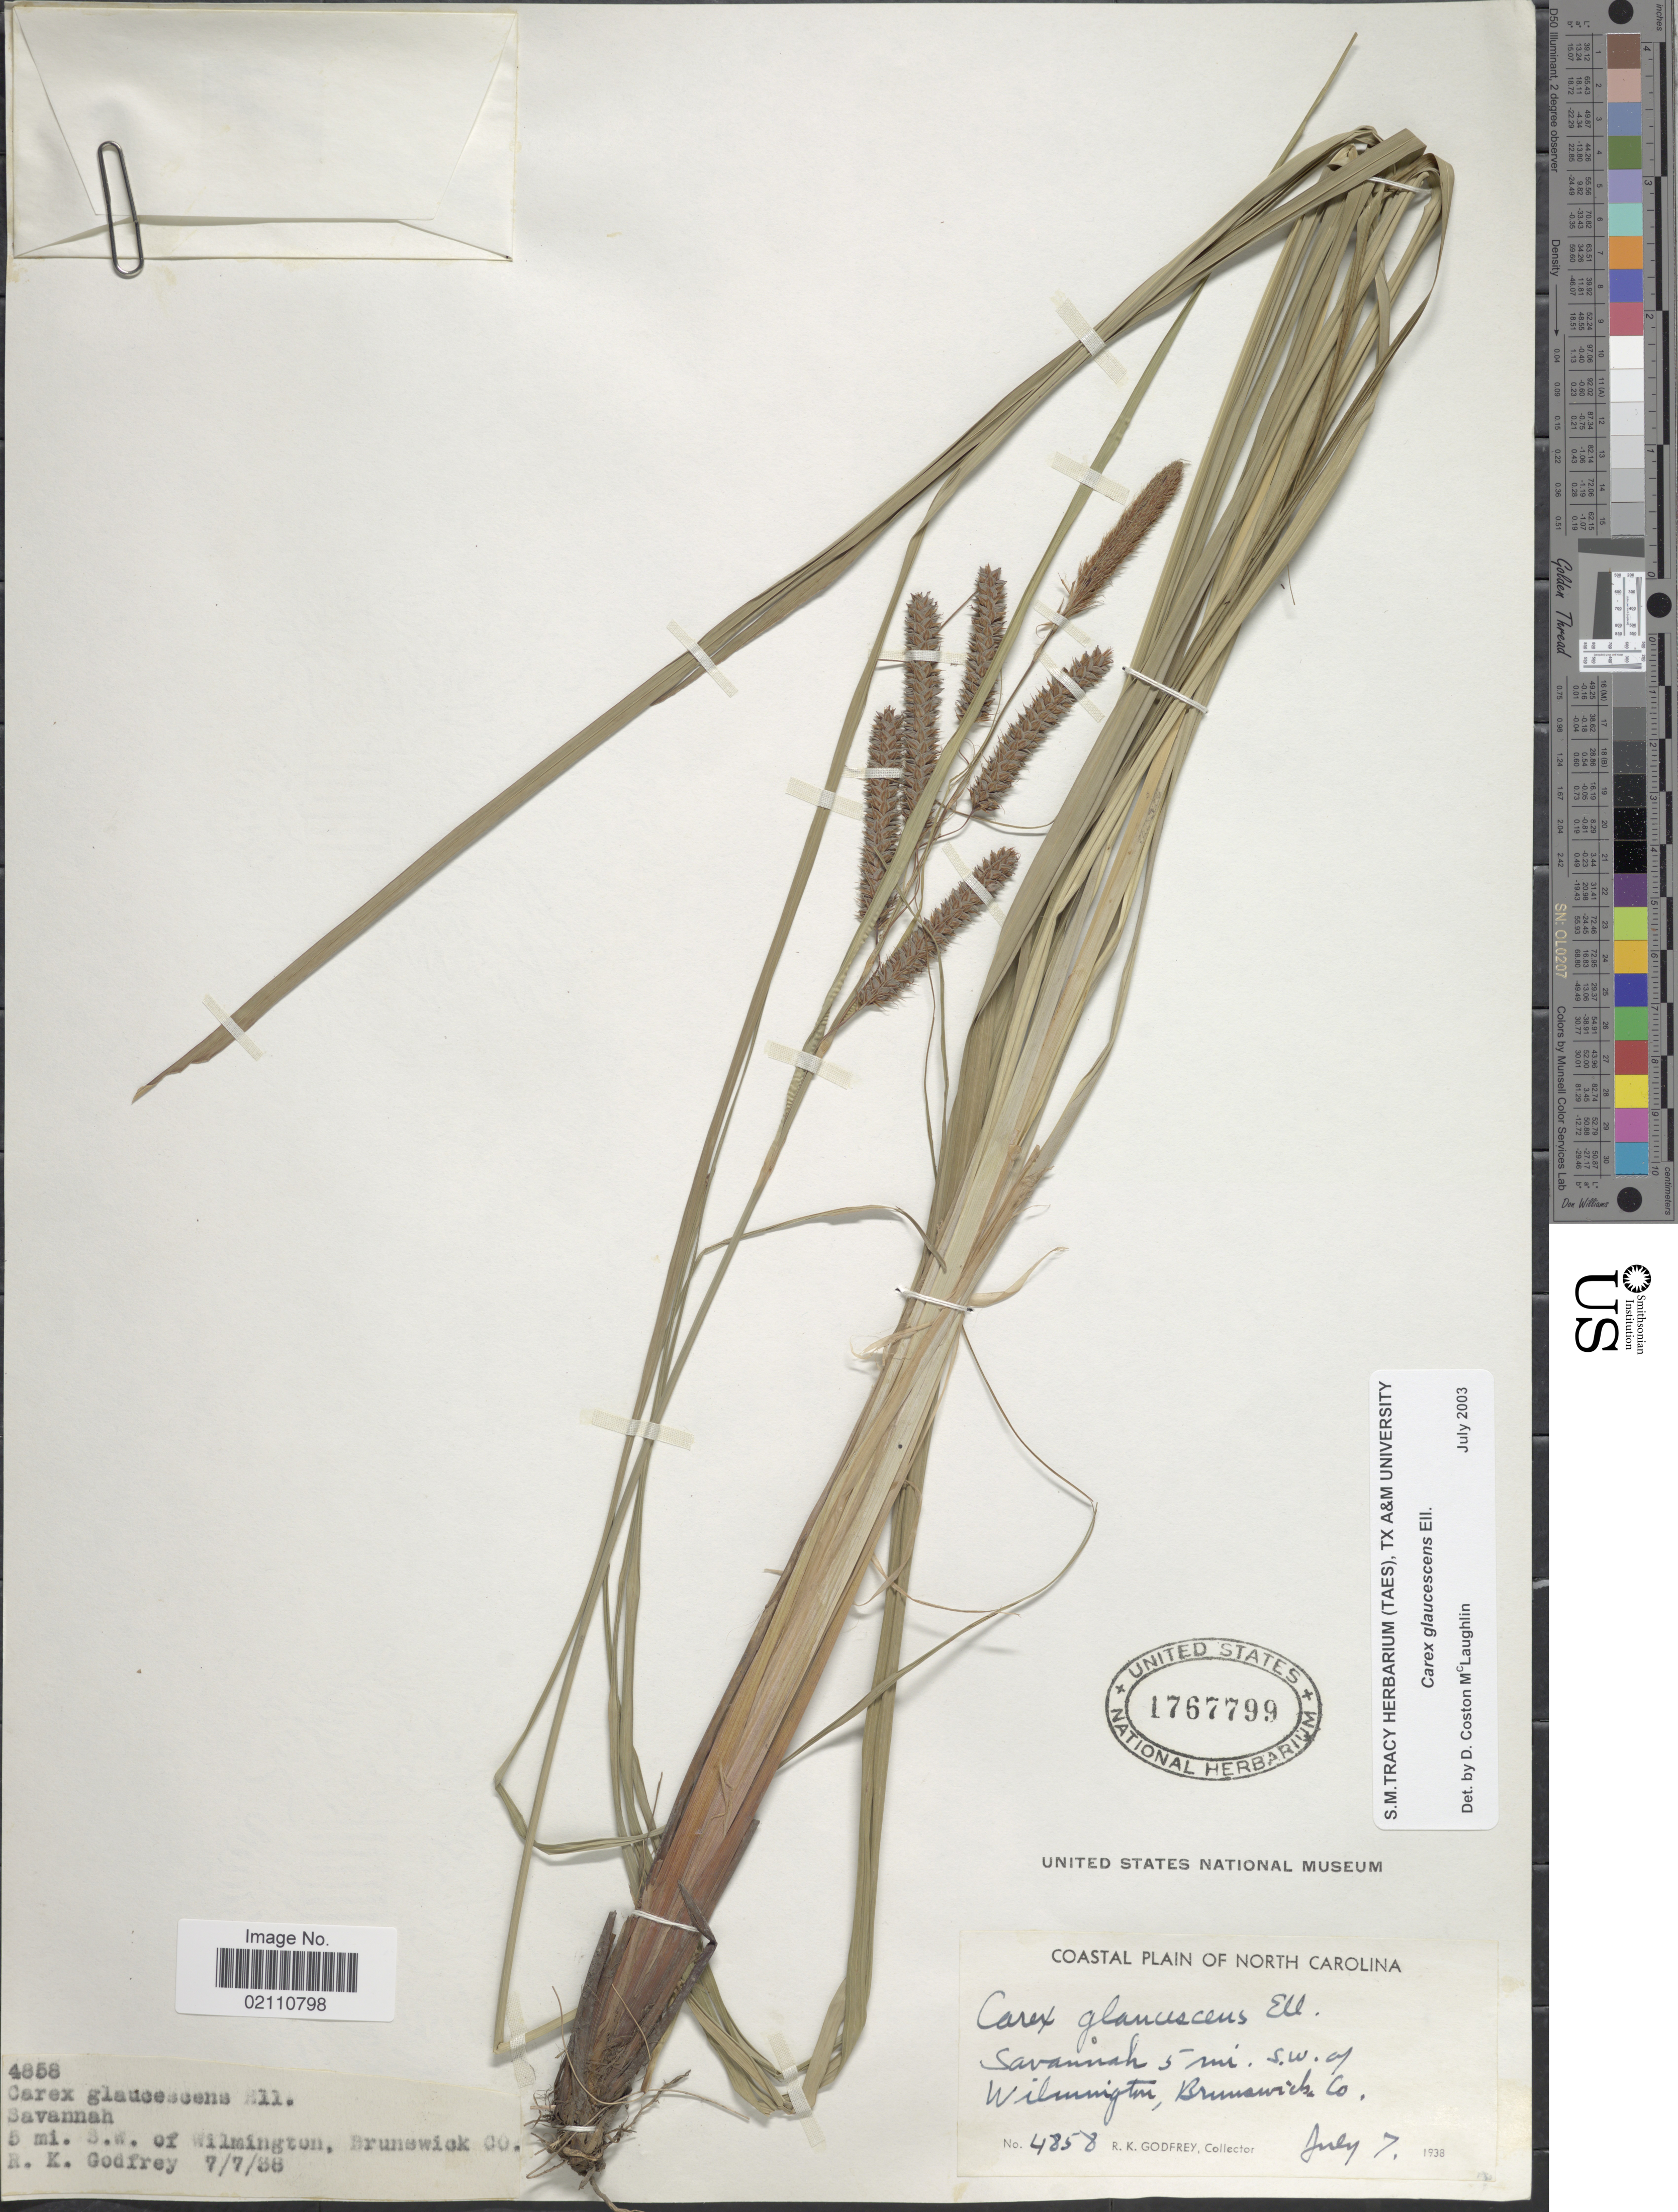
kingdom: Plantae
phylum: Tracheophyta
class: Liliopsida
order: Poales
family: Cyperaceae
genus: Carex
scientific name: Carex glaucescens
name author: Elliott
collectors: R. K. Godfrey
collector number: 4858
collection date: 1938-07-07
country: United States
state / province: North Carolina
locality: Coastal Plain, Savannah, 5 mi. S.W. of Wilmington, Brunswick Co.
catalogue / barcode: US 1767799